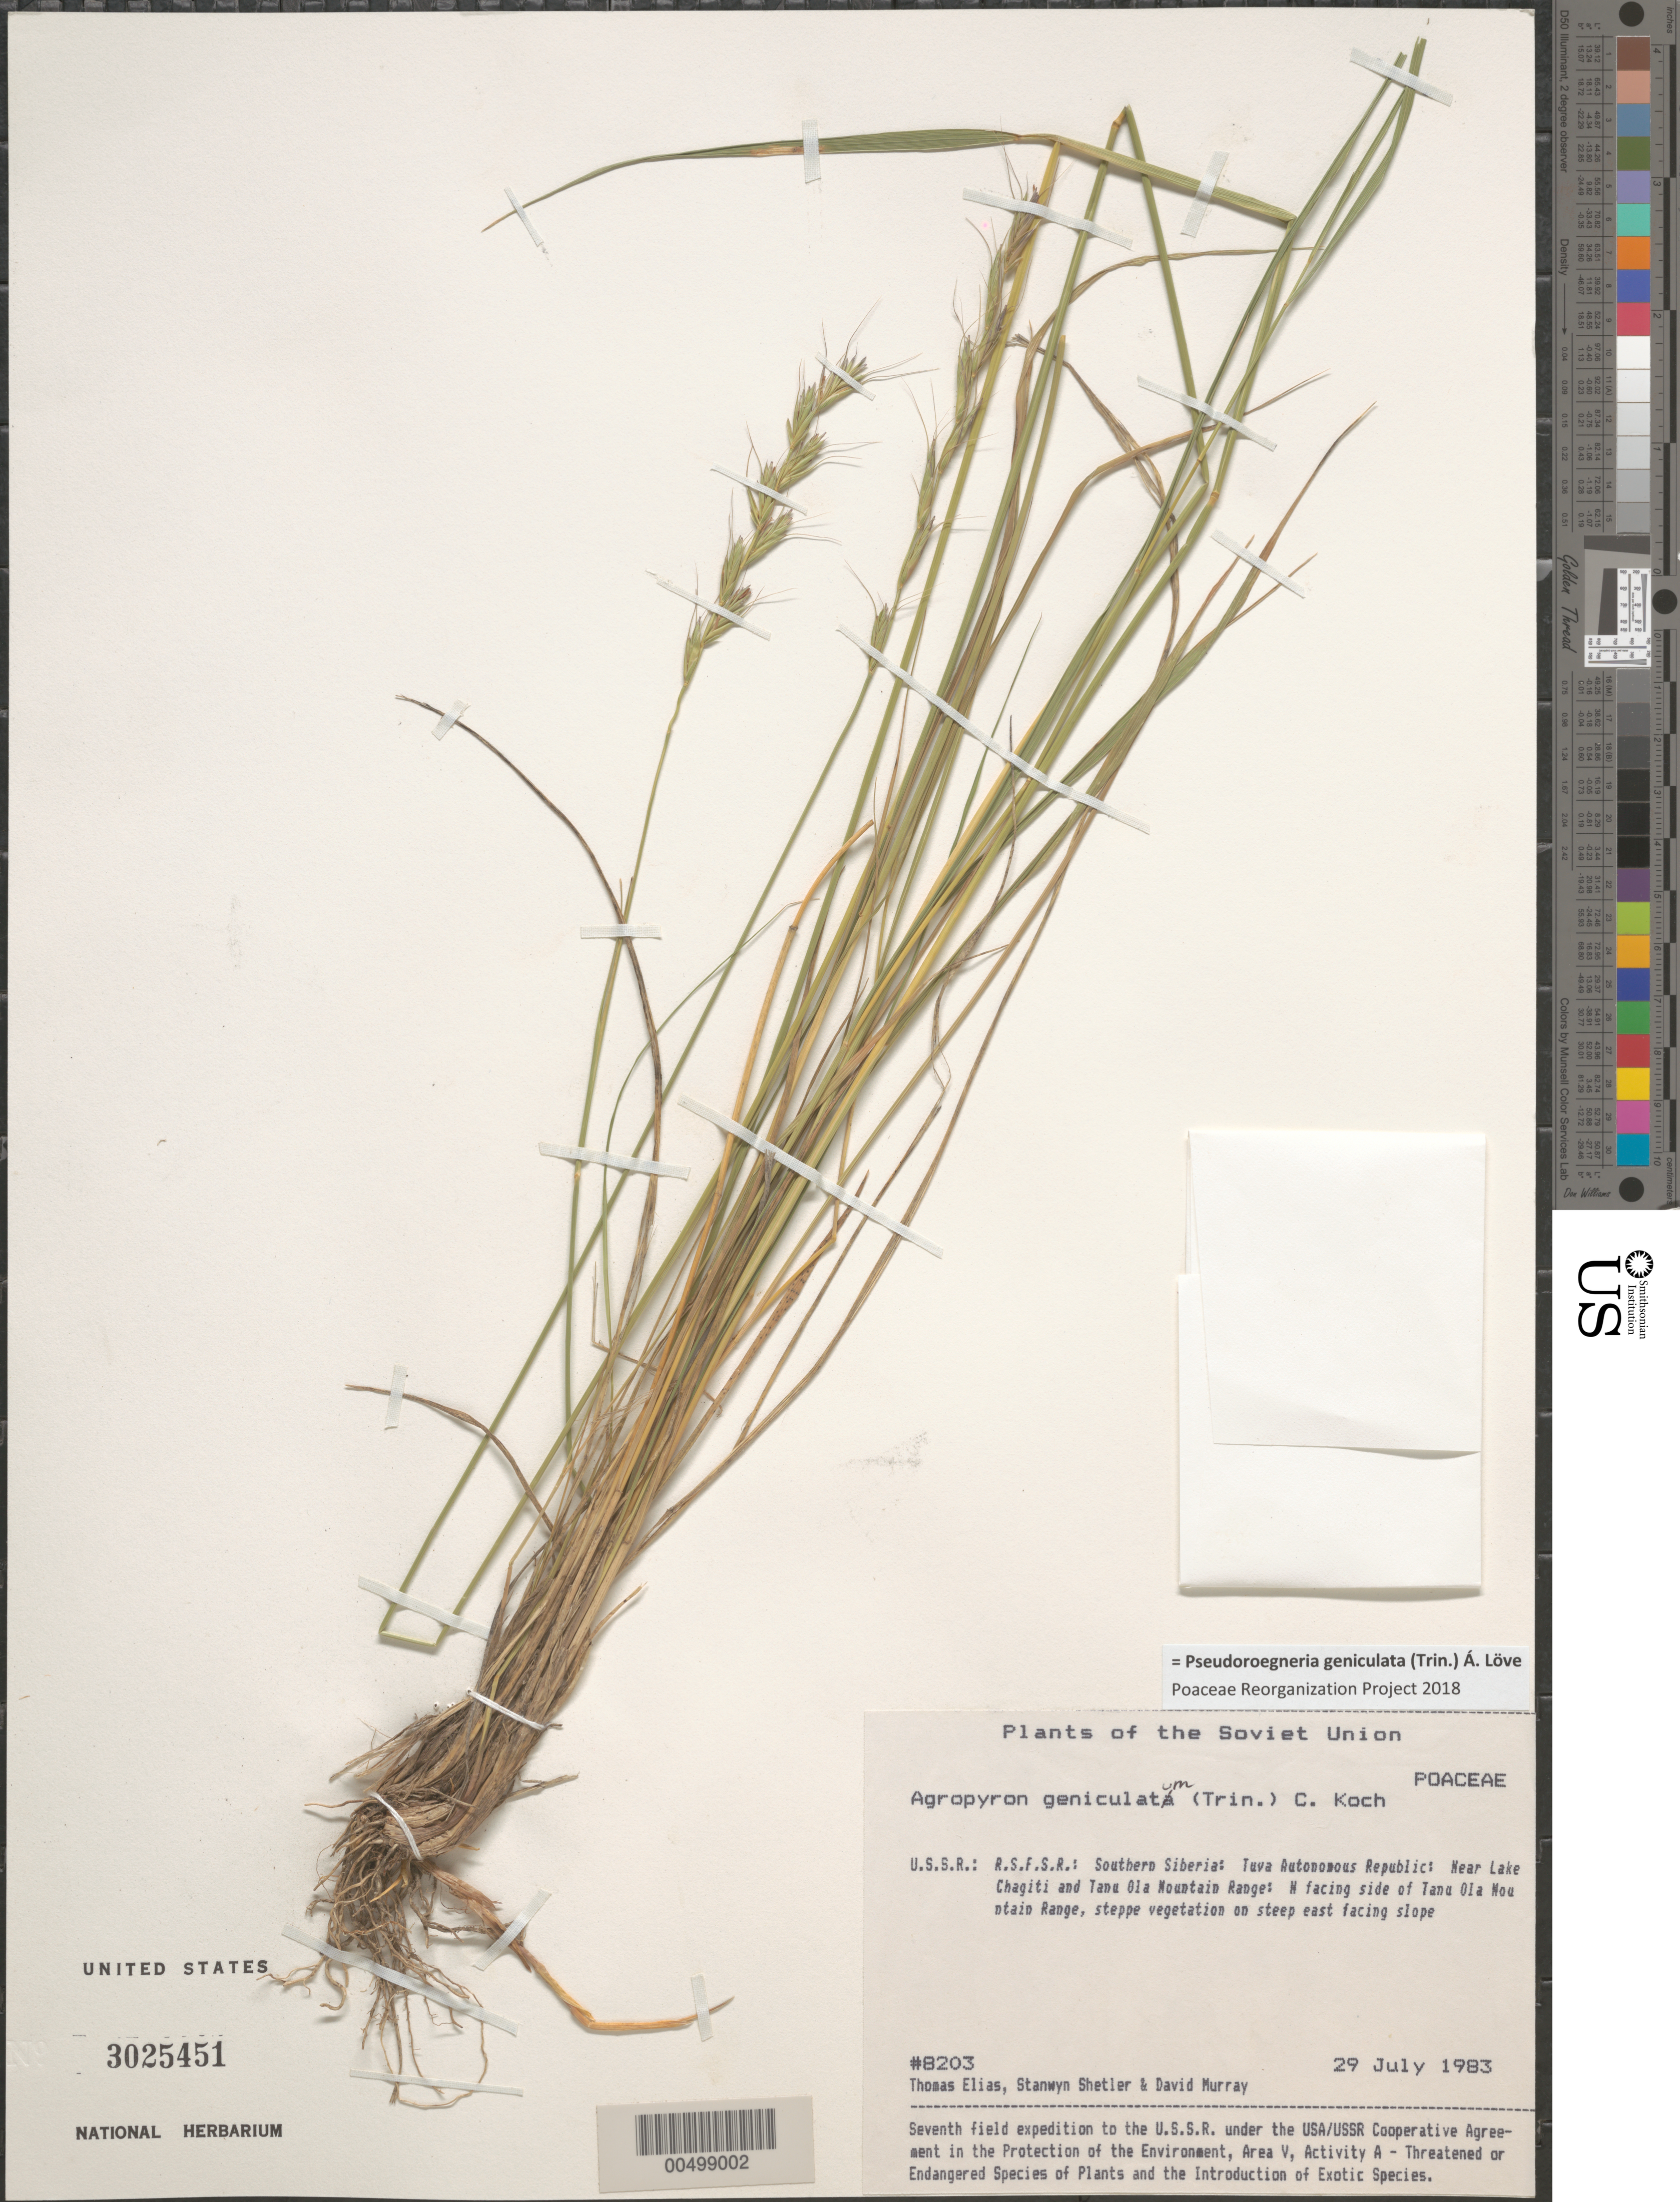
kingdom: Plantae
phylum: Tracheophyta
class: Liliopsida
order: Poales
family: Poaceae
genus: Pseudoroegneria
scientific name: Pseudoroegneria geniculata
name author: (Trin.) Á. Löve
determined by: Poaceae Reorganization Project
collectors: T. Elias, S. Shetler & D. F. Murray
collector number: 8203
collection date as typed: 29 Jul 1983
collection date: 1983-07-29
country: Russian Federation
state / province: Tuva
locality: Near Lake Chagitai and N-facing side of Tannu-Ola Mountain Range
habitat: steppe vegetation on steep east-facing slope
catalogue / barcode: US 3025451